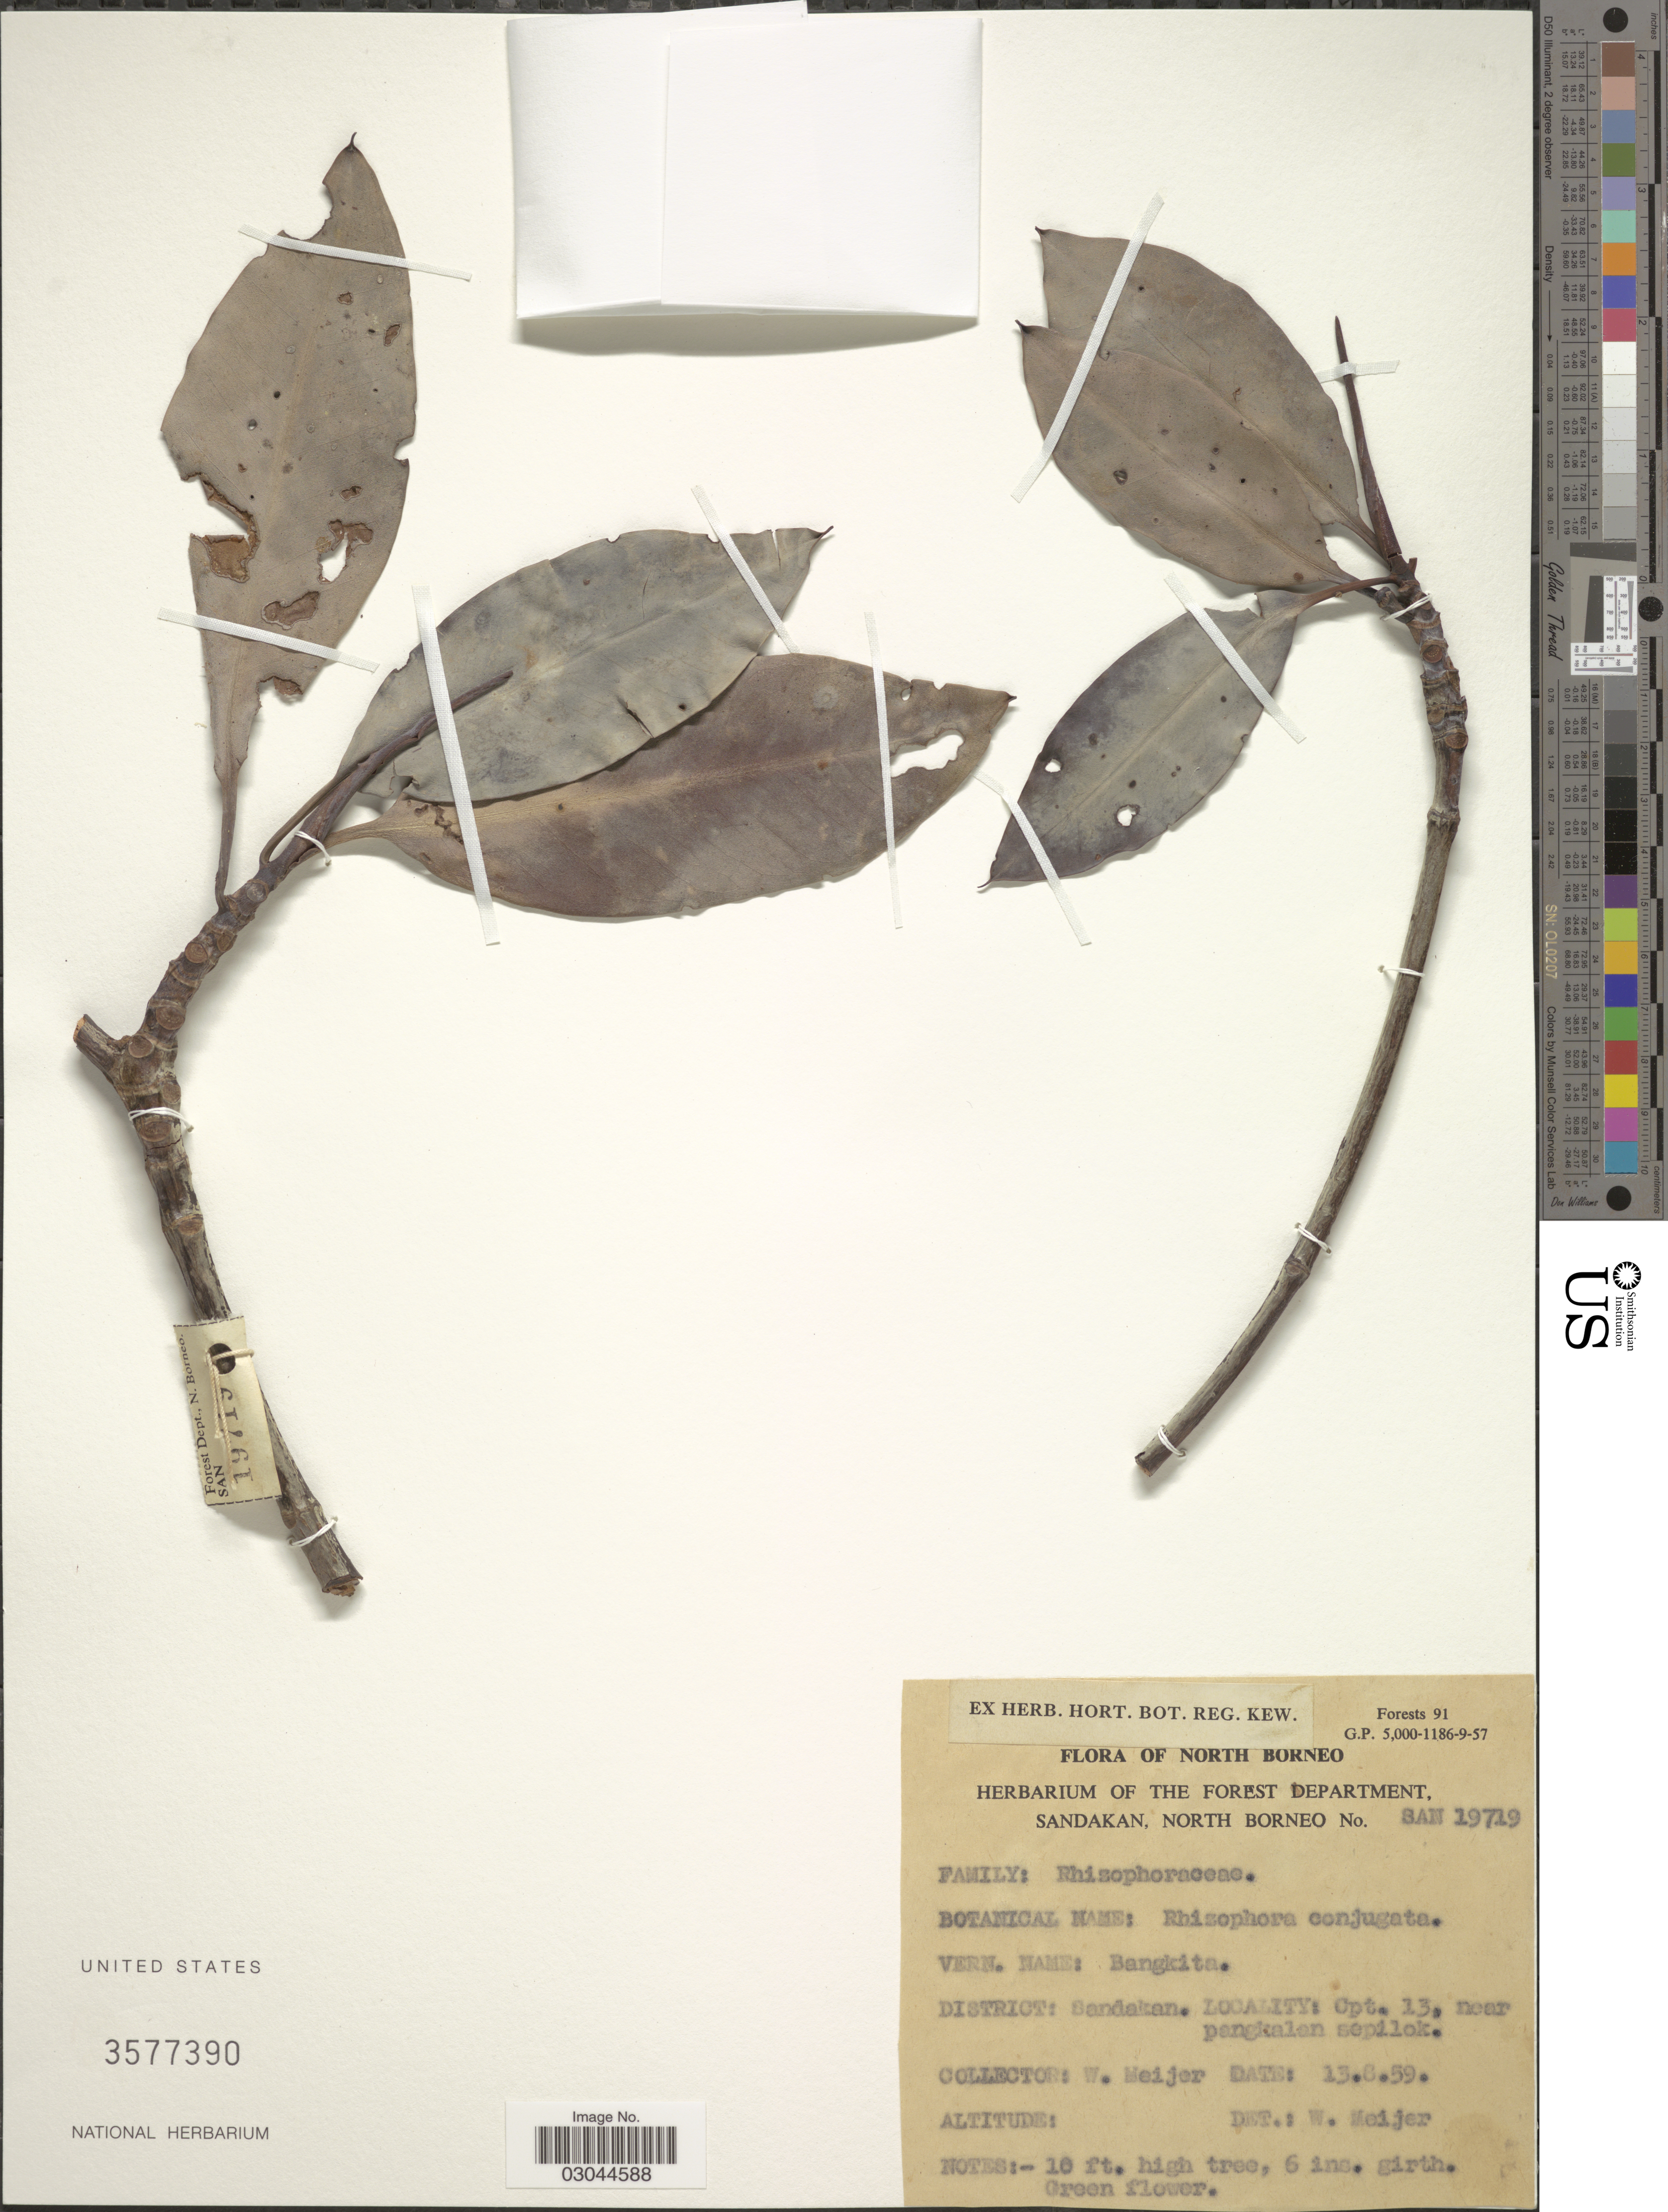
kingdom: Plantae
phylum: Tracheophyta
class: Magnoliopsida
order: Malpighiales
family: Rhizophoraceae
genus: Rhizophora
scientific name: Rhizophora conjugata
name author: L.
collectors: W. Meijer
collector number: SAN 19719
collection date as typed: Transcribed d/m/y: 13/8/59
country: Malaysia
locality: Sandakan, North Borneo. District: Sandakan. Opt. 13, near pangkalen sepilok.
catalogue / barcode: US 3577390